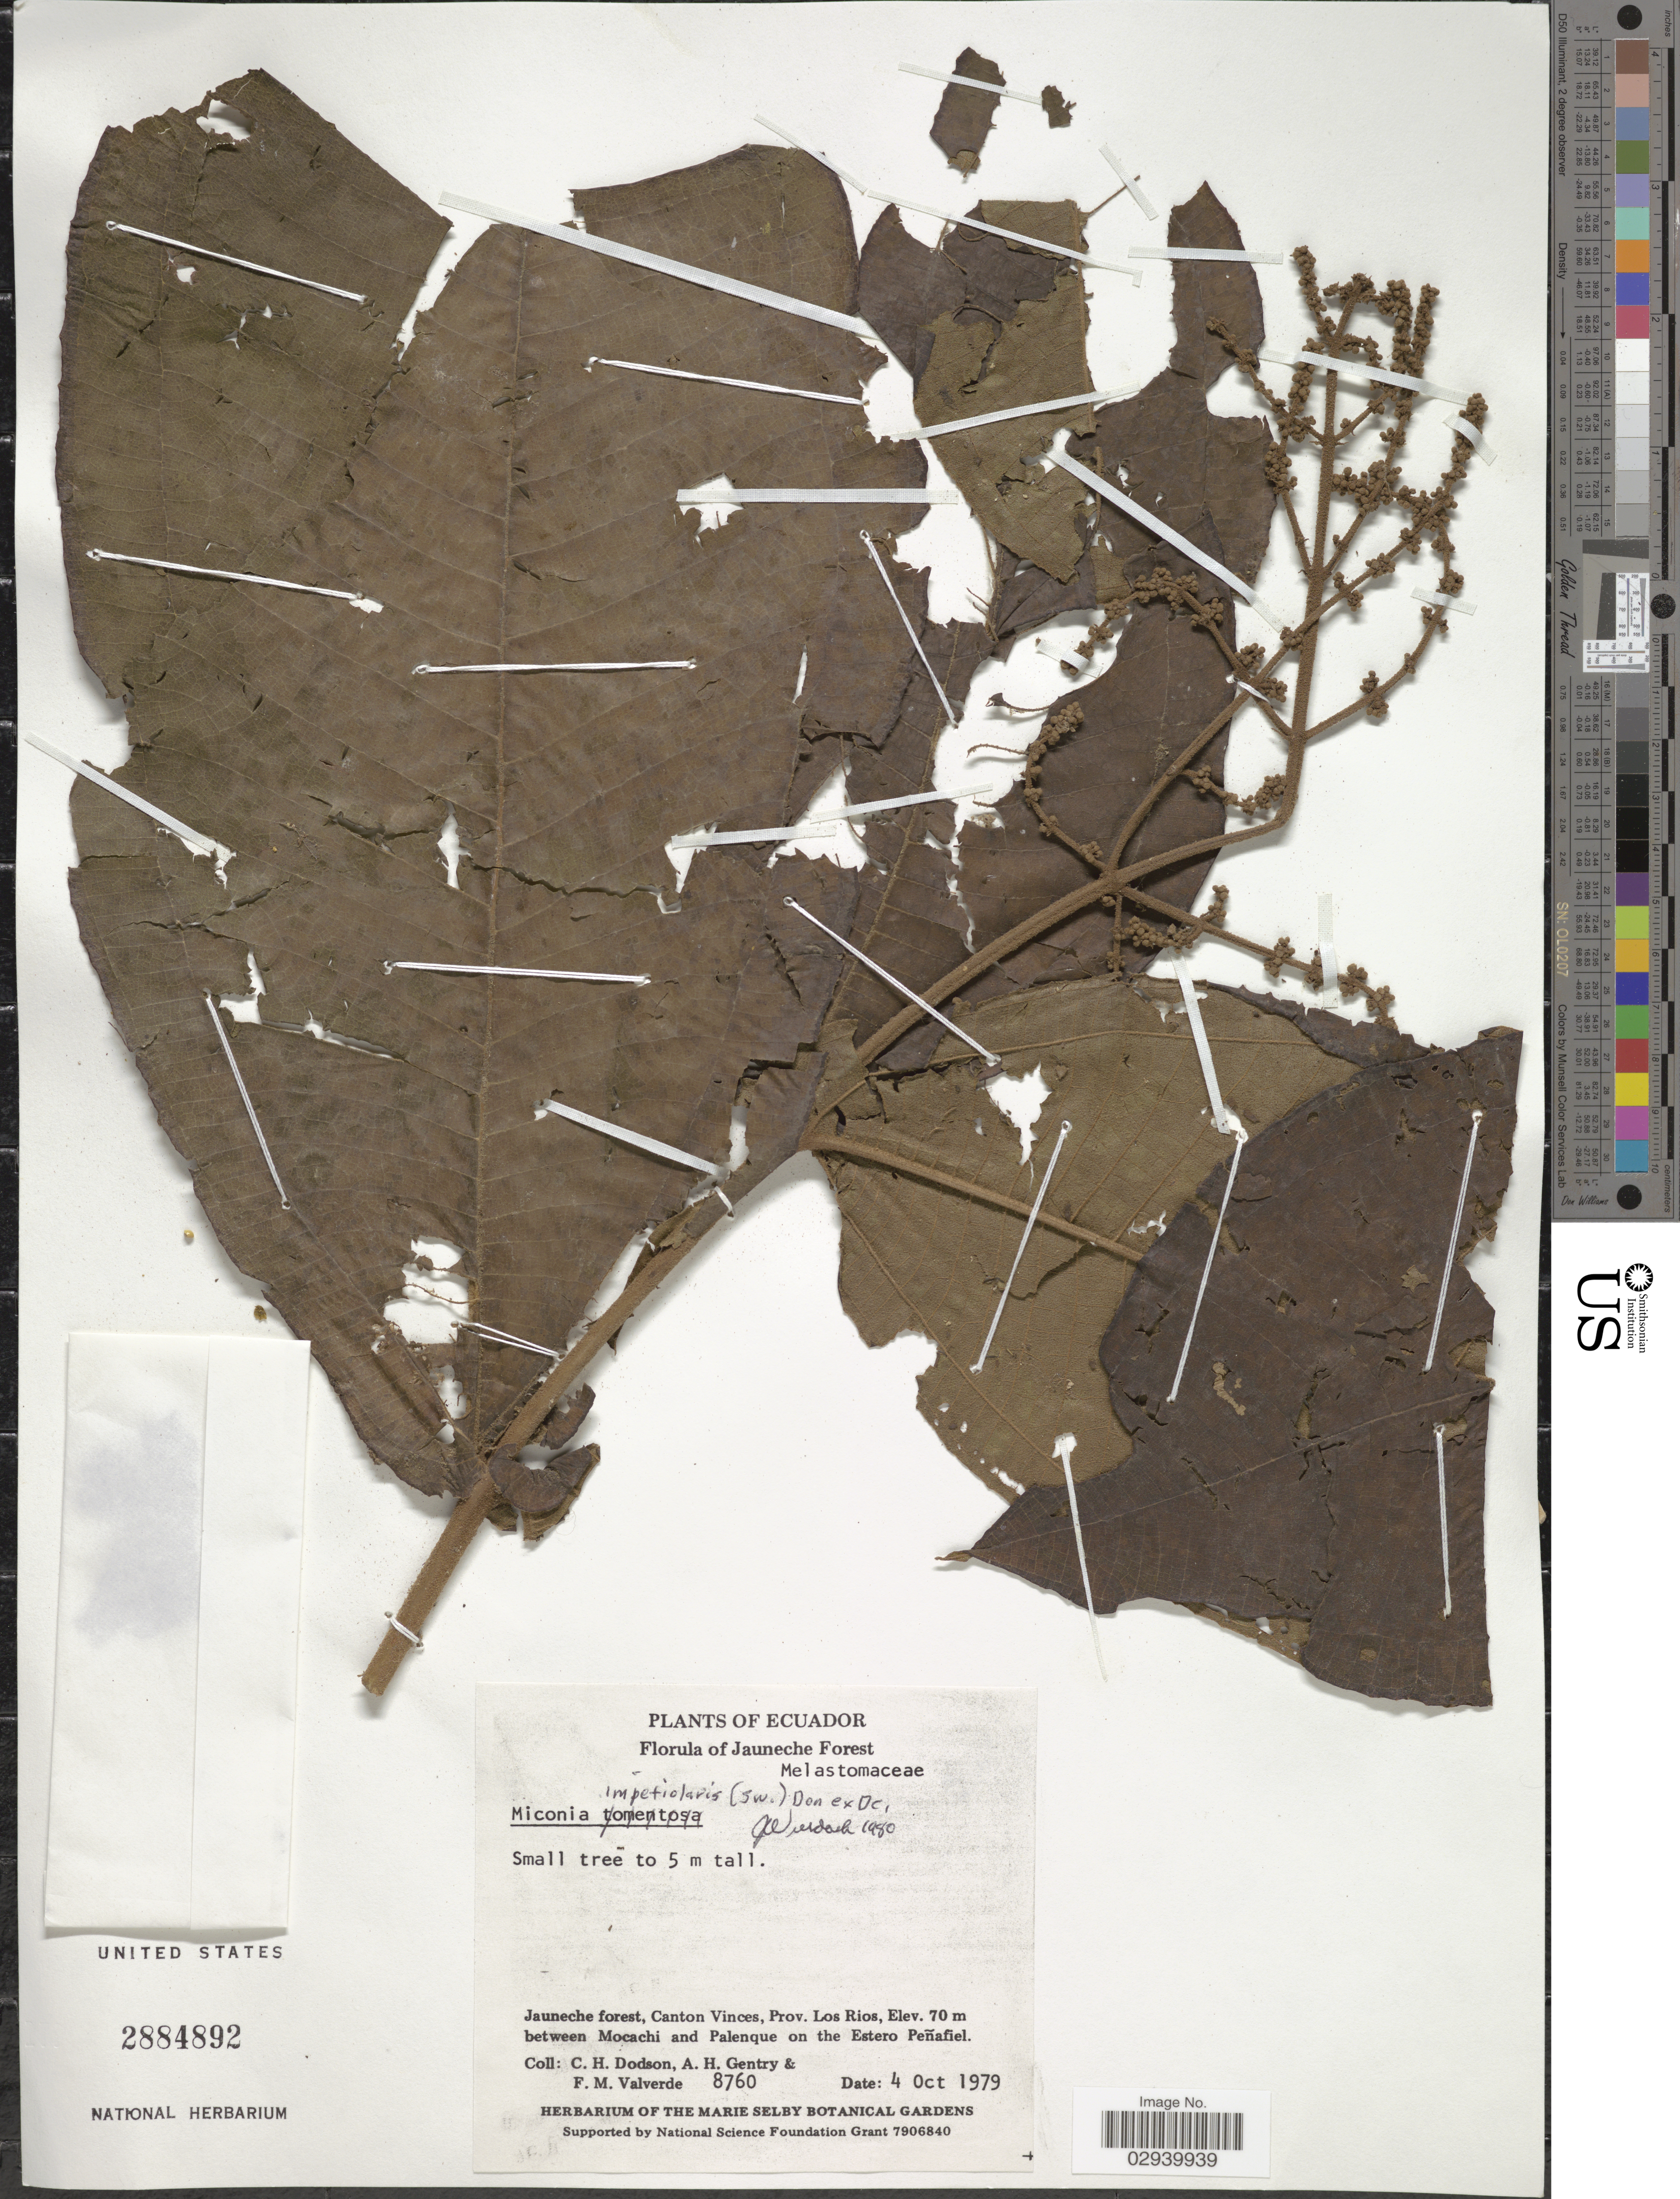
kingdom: Plantae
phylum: Tracheophyta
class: Magnoliopsida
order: Myrtales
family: Melastomataceae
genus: Miconia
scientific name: Miconia impetiolaris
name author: (Sw.) D. Don ex DC.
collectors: C. H. Dodson, A. H. Gentry & F. M. Valverde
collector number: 8760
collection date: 1979-10-04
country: Ecuador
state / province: Los Ríos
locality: Jauneche forest, Canton Vinces, Prov. Los Rios, between Mocachi and Palenque on the Estero Peñafiel.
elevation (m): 70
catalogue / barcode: US 2884892